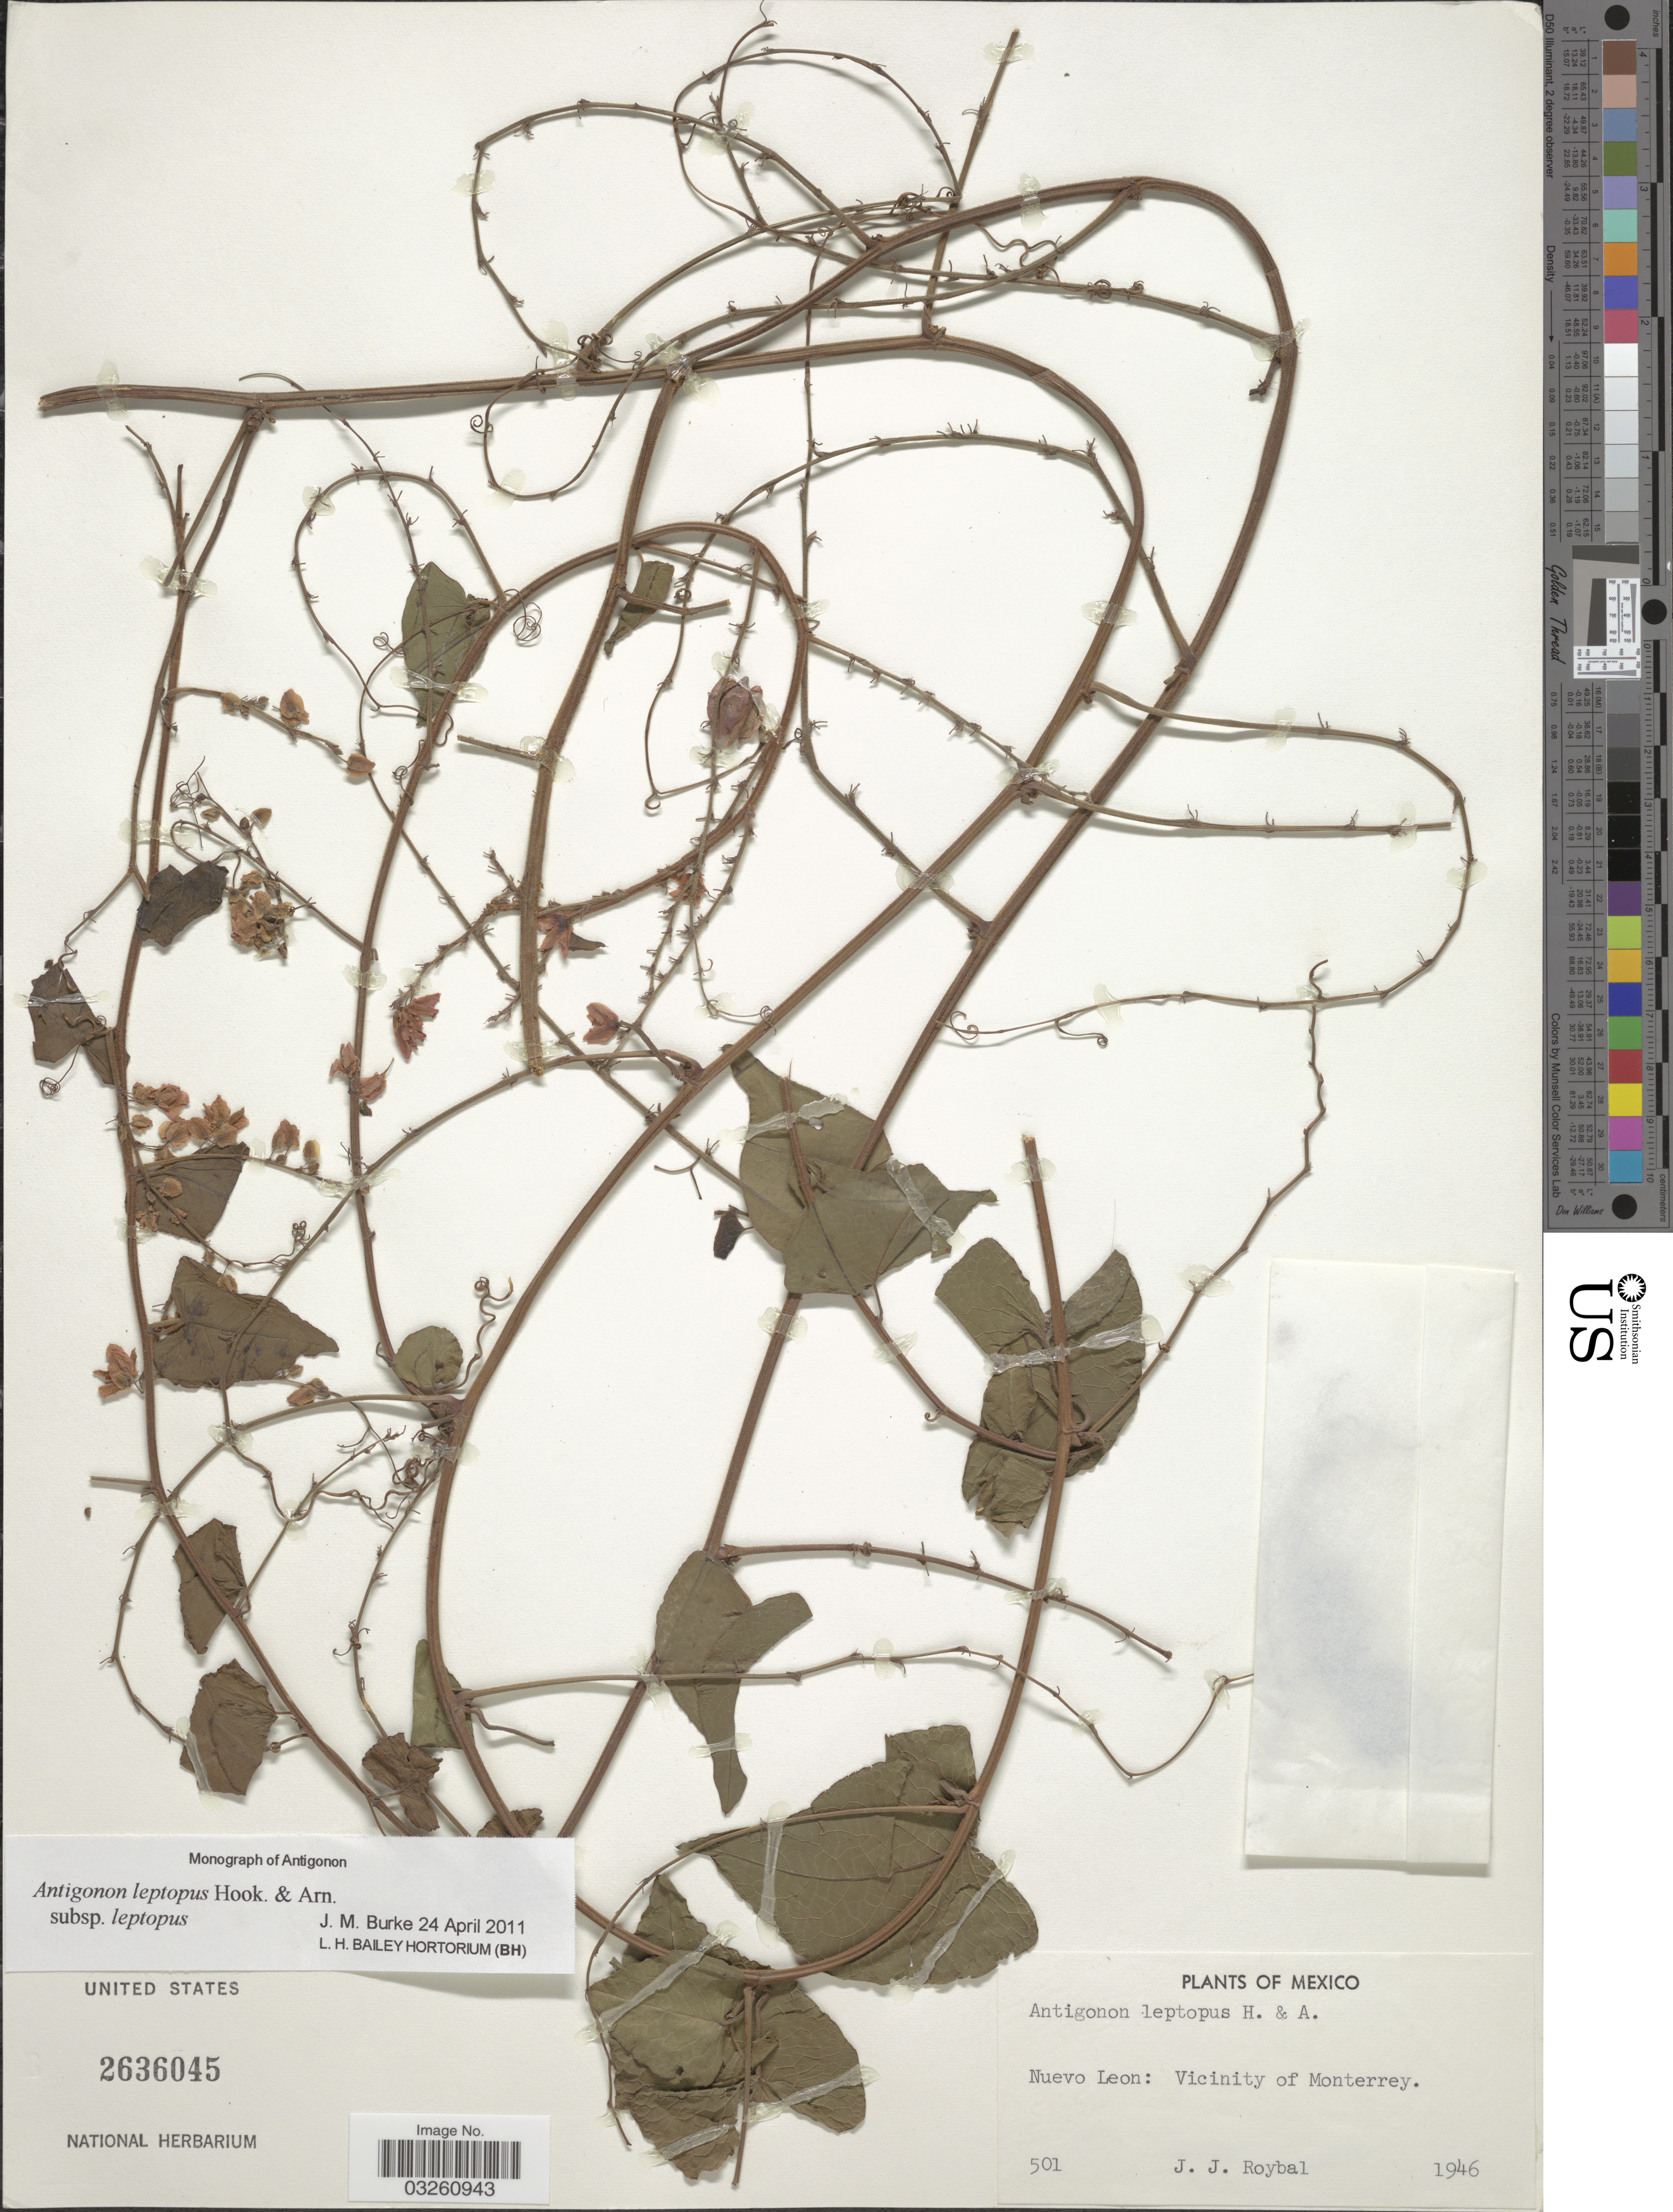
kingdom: Plantae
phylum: Tracheophyta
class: Magnoliopsida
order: Caryophyllales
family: Polygonaceae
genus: Antigonon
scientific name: Antigonon leptopus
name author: Hook. & Arn.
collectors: J. J. Roybal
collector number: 501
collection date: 1946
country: Mexico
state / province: Nuevo León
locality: Vicinity of Monterrey.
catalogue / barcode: US 2636045